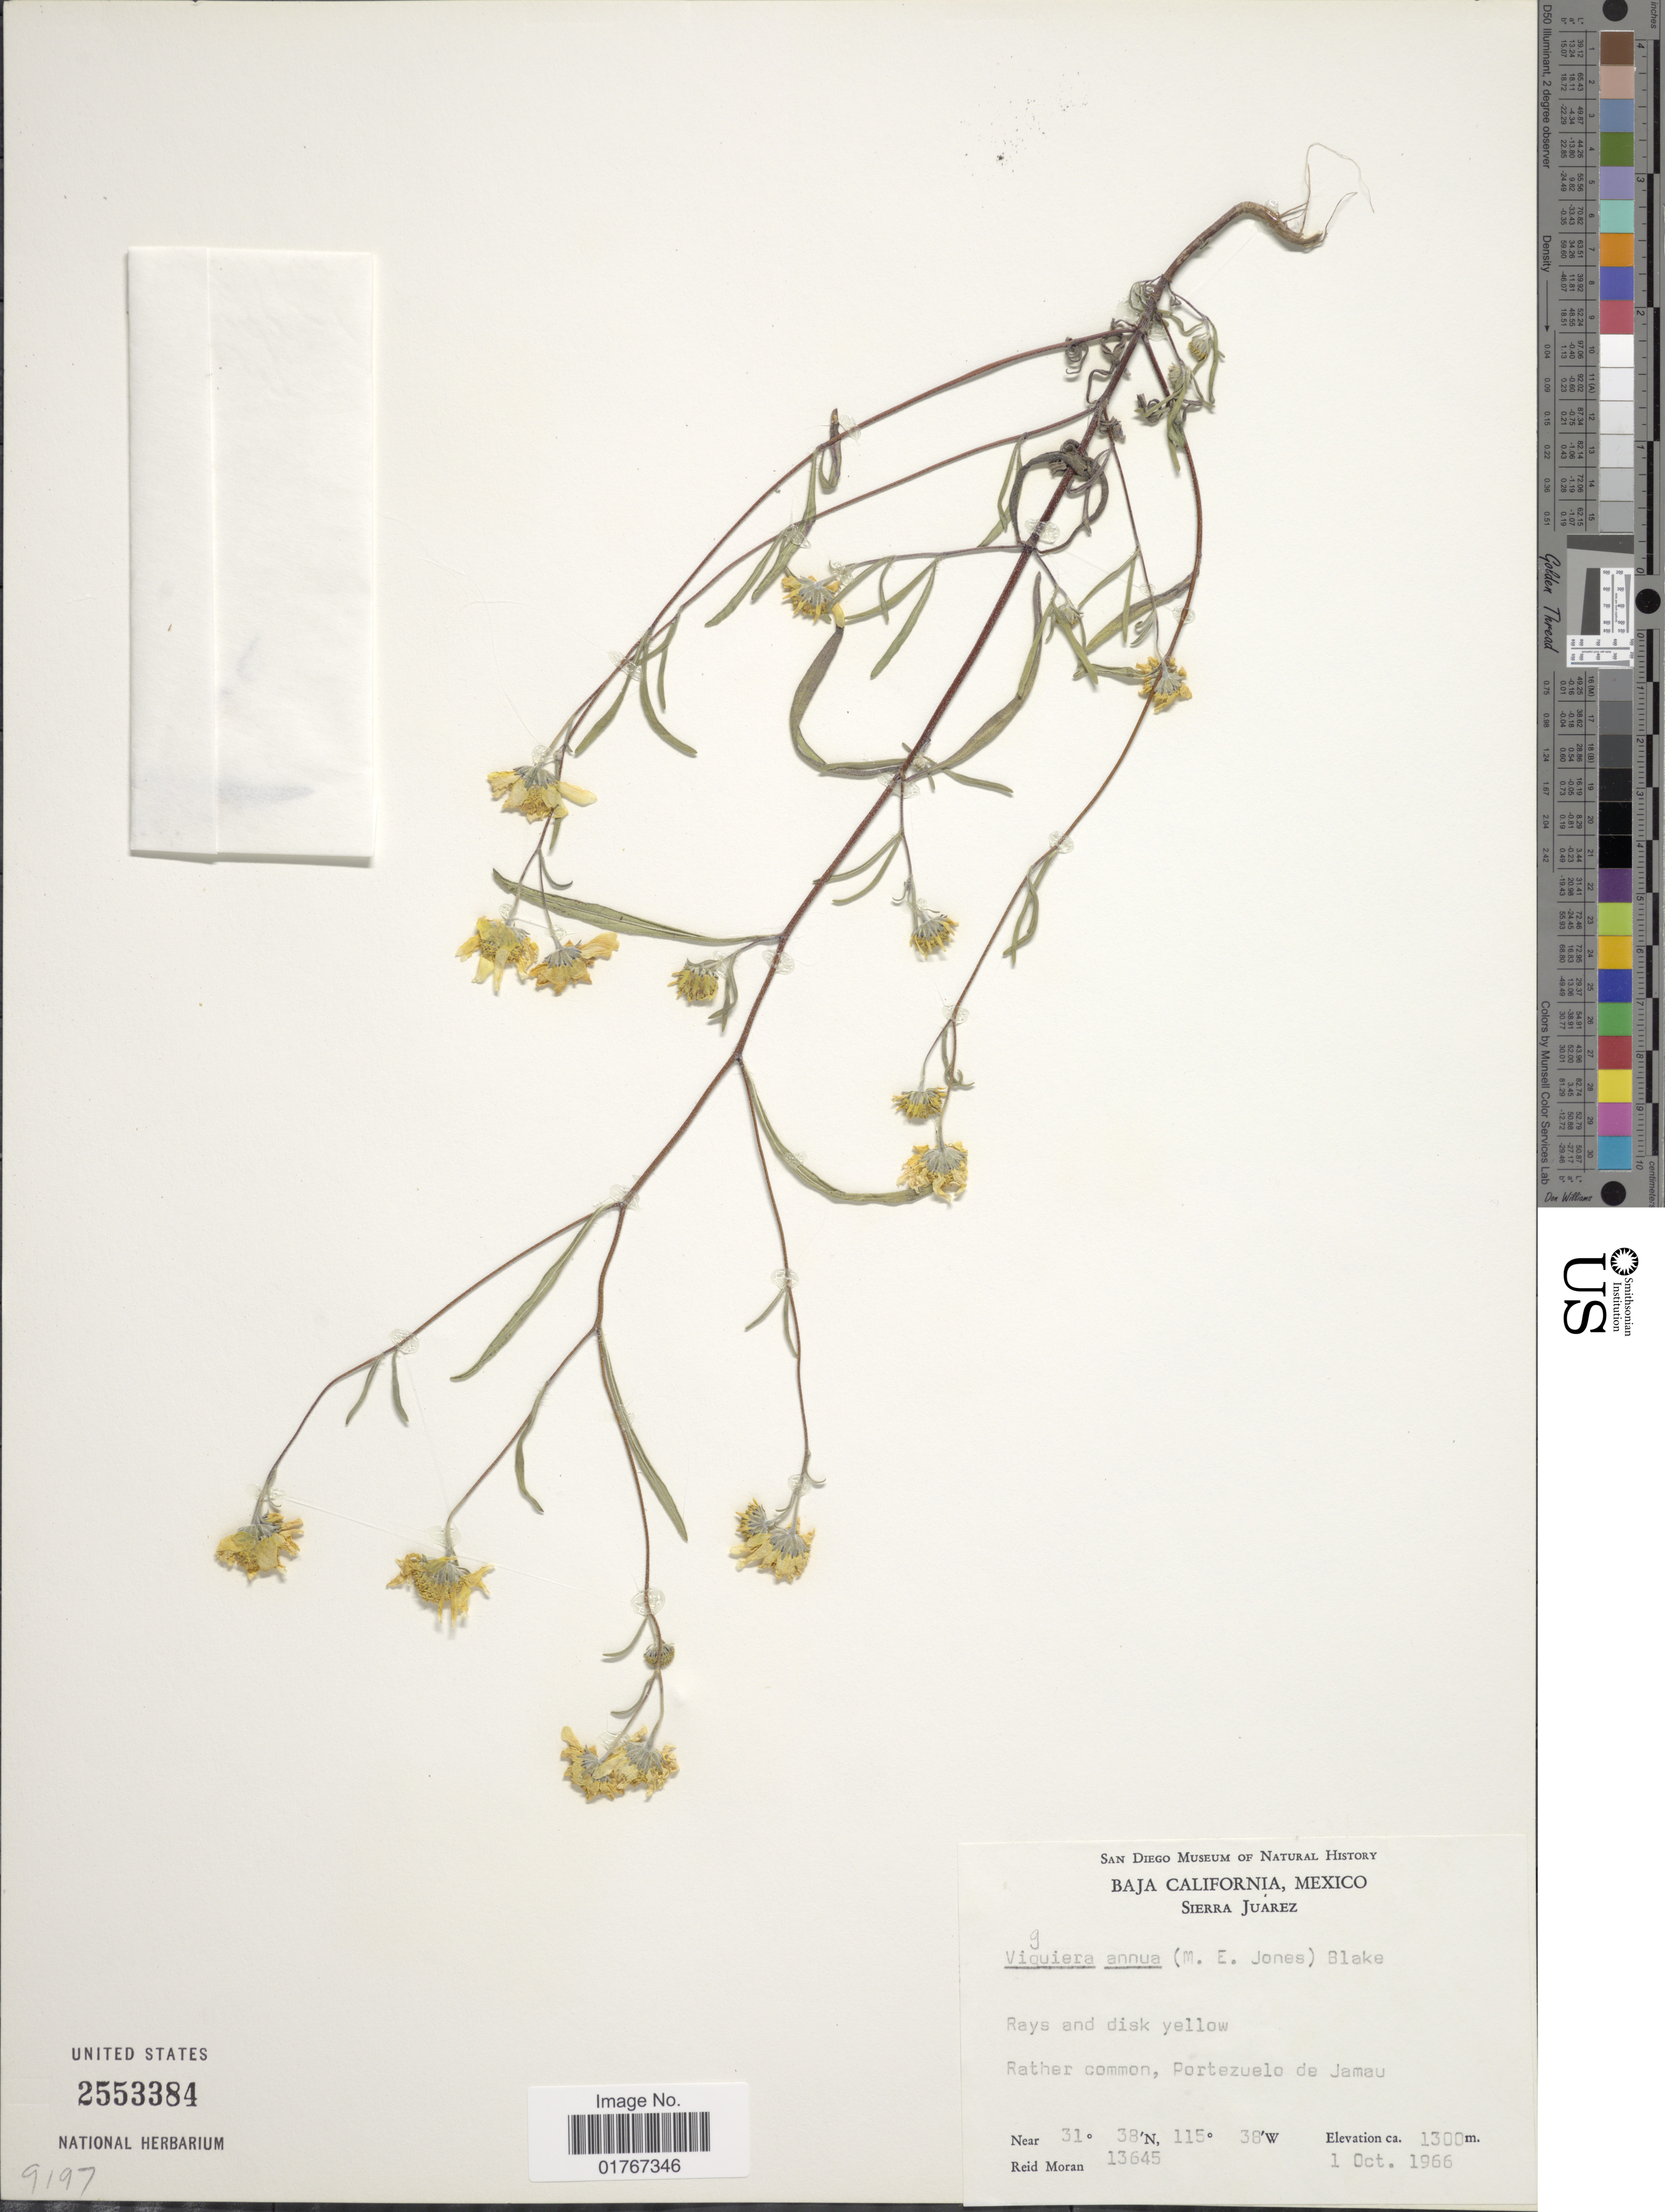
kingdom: Plantae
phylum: Tracheophyta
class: Magnoliopsida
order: Asterales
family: Asteraceae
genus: Heliomeris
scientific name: Heliomeris annua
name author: (M.E. Jones) Cockerell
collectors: R. V. Moran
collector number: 13645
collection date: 1966-10-01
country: Mexico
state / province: Baja California Sur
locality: Sierra Juarez, rather common, Portezuelo de Jamau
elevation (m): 1300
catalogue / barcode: US 2553384